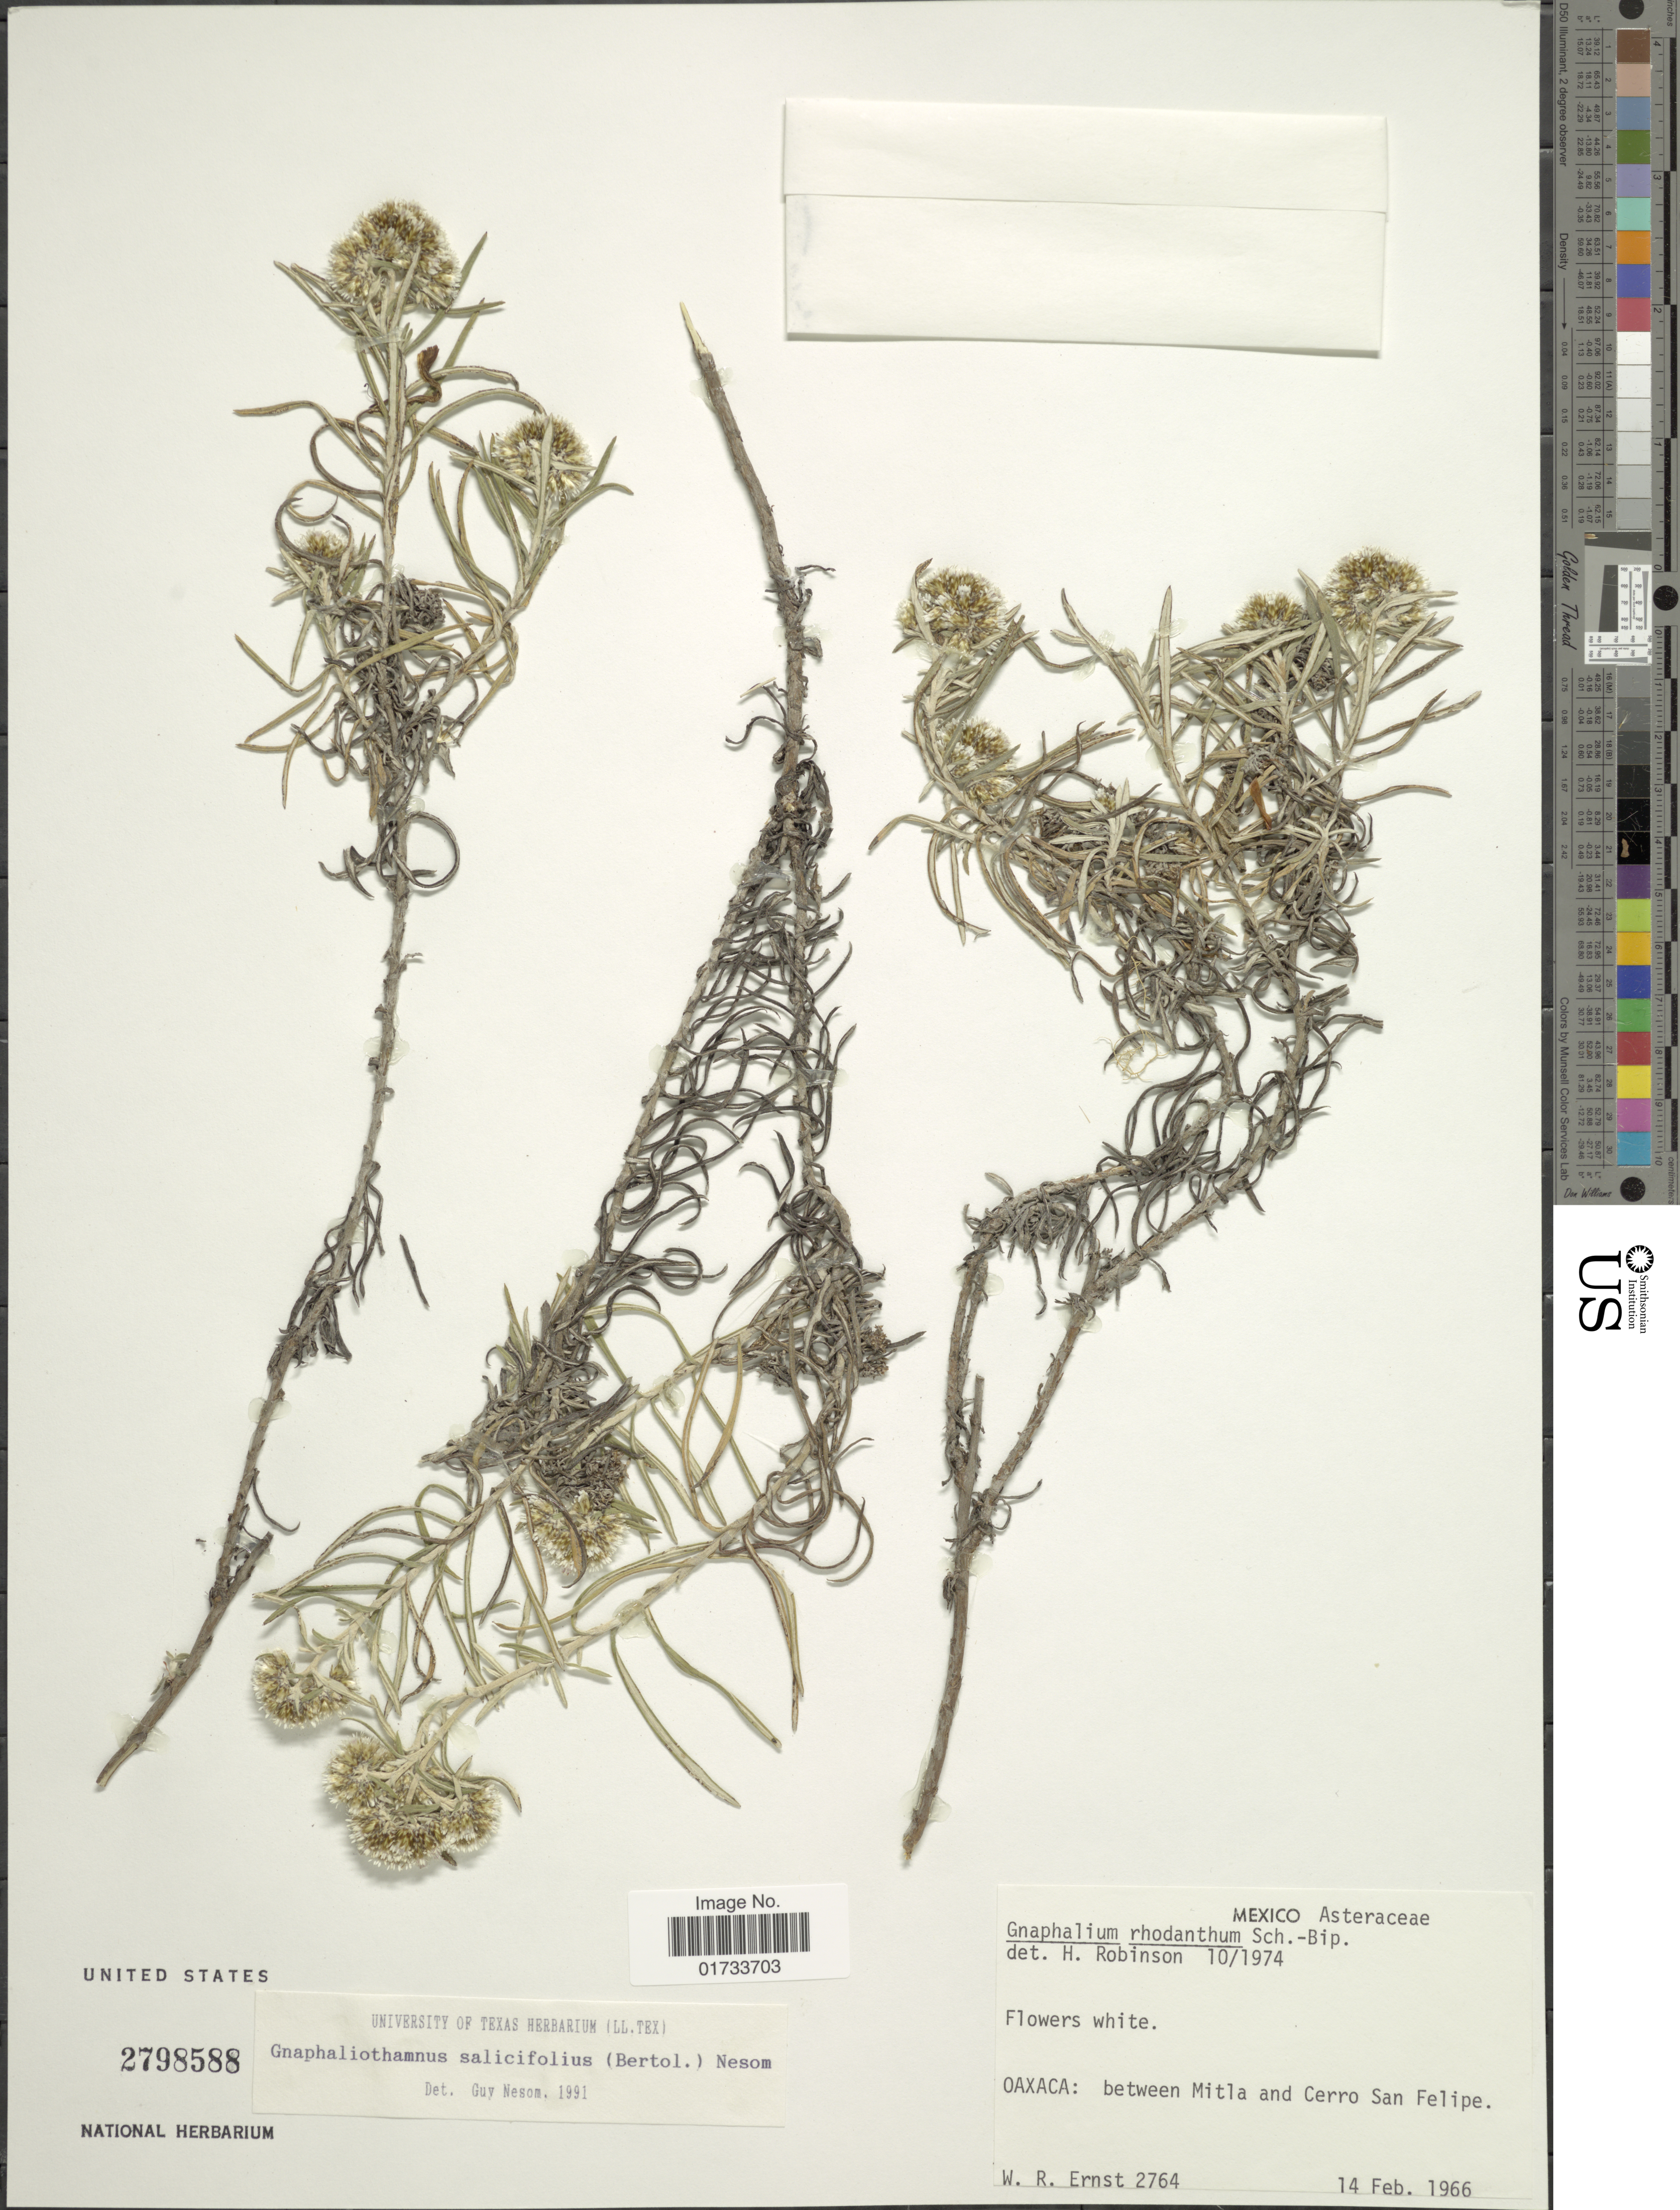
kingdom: Plantae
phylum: Tracheophyta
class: Magnoliopsida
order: Asterales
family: Asteraceae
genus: Chionolaena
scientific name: Chionolaena salicifolia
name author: (Bertol.) G.L. Nesom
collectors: W. R. Ernst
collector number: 2764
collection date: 1966-02-14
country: Mexico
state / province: Oaxaca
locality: Between Mitla and Cerro San Felipe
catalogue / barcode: US 2798588